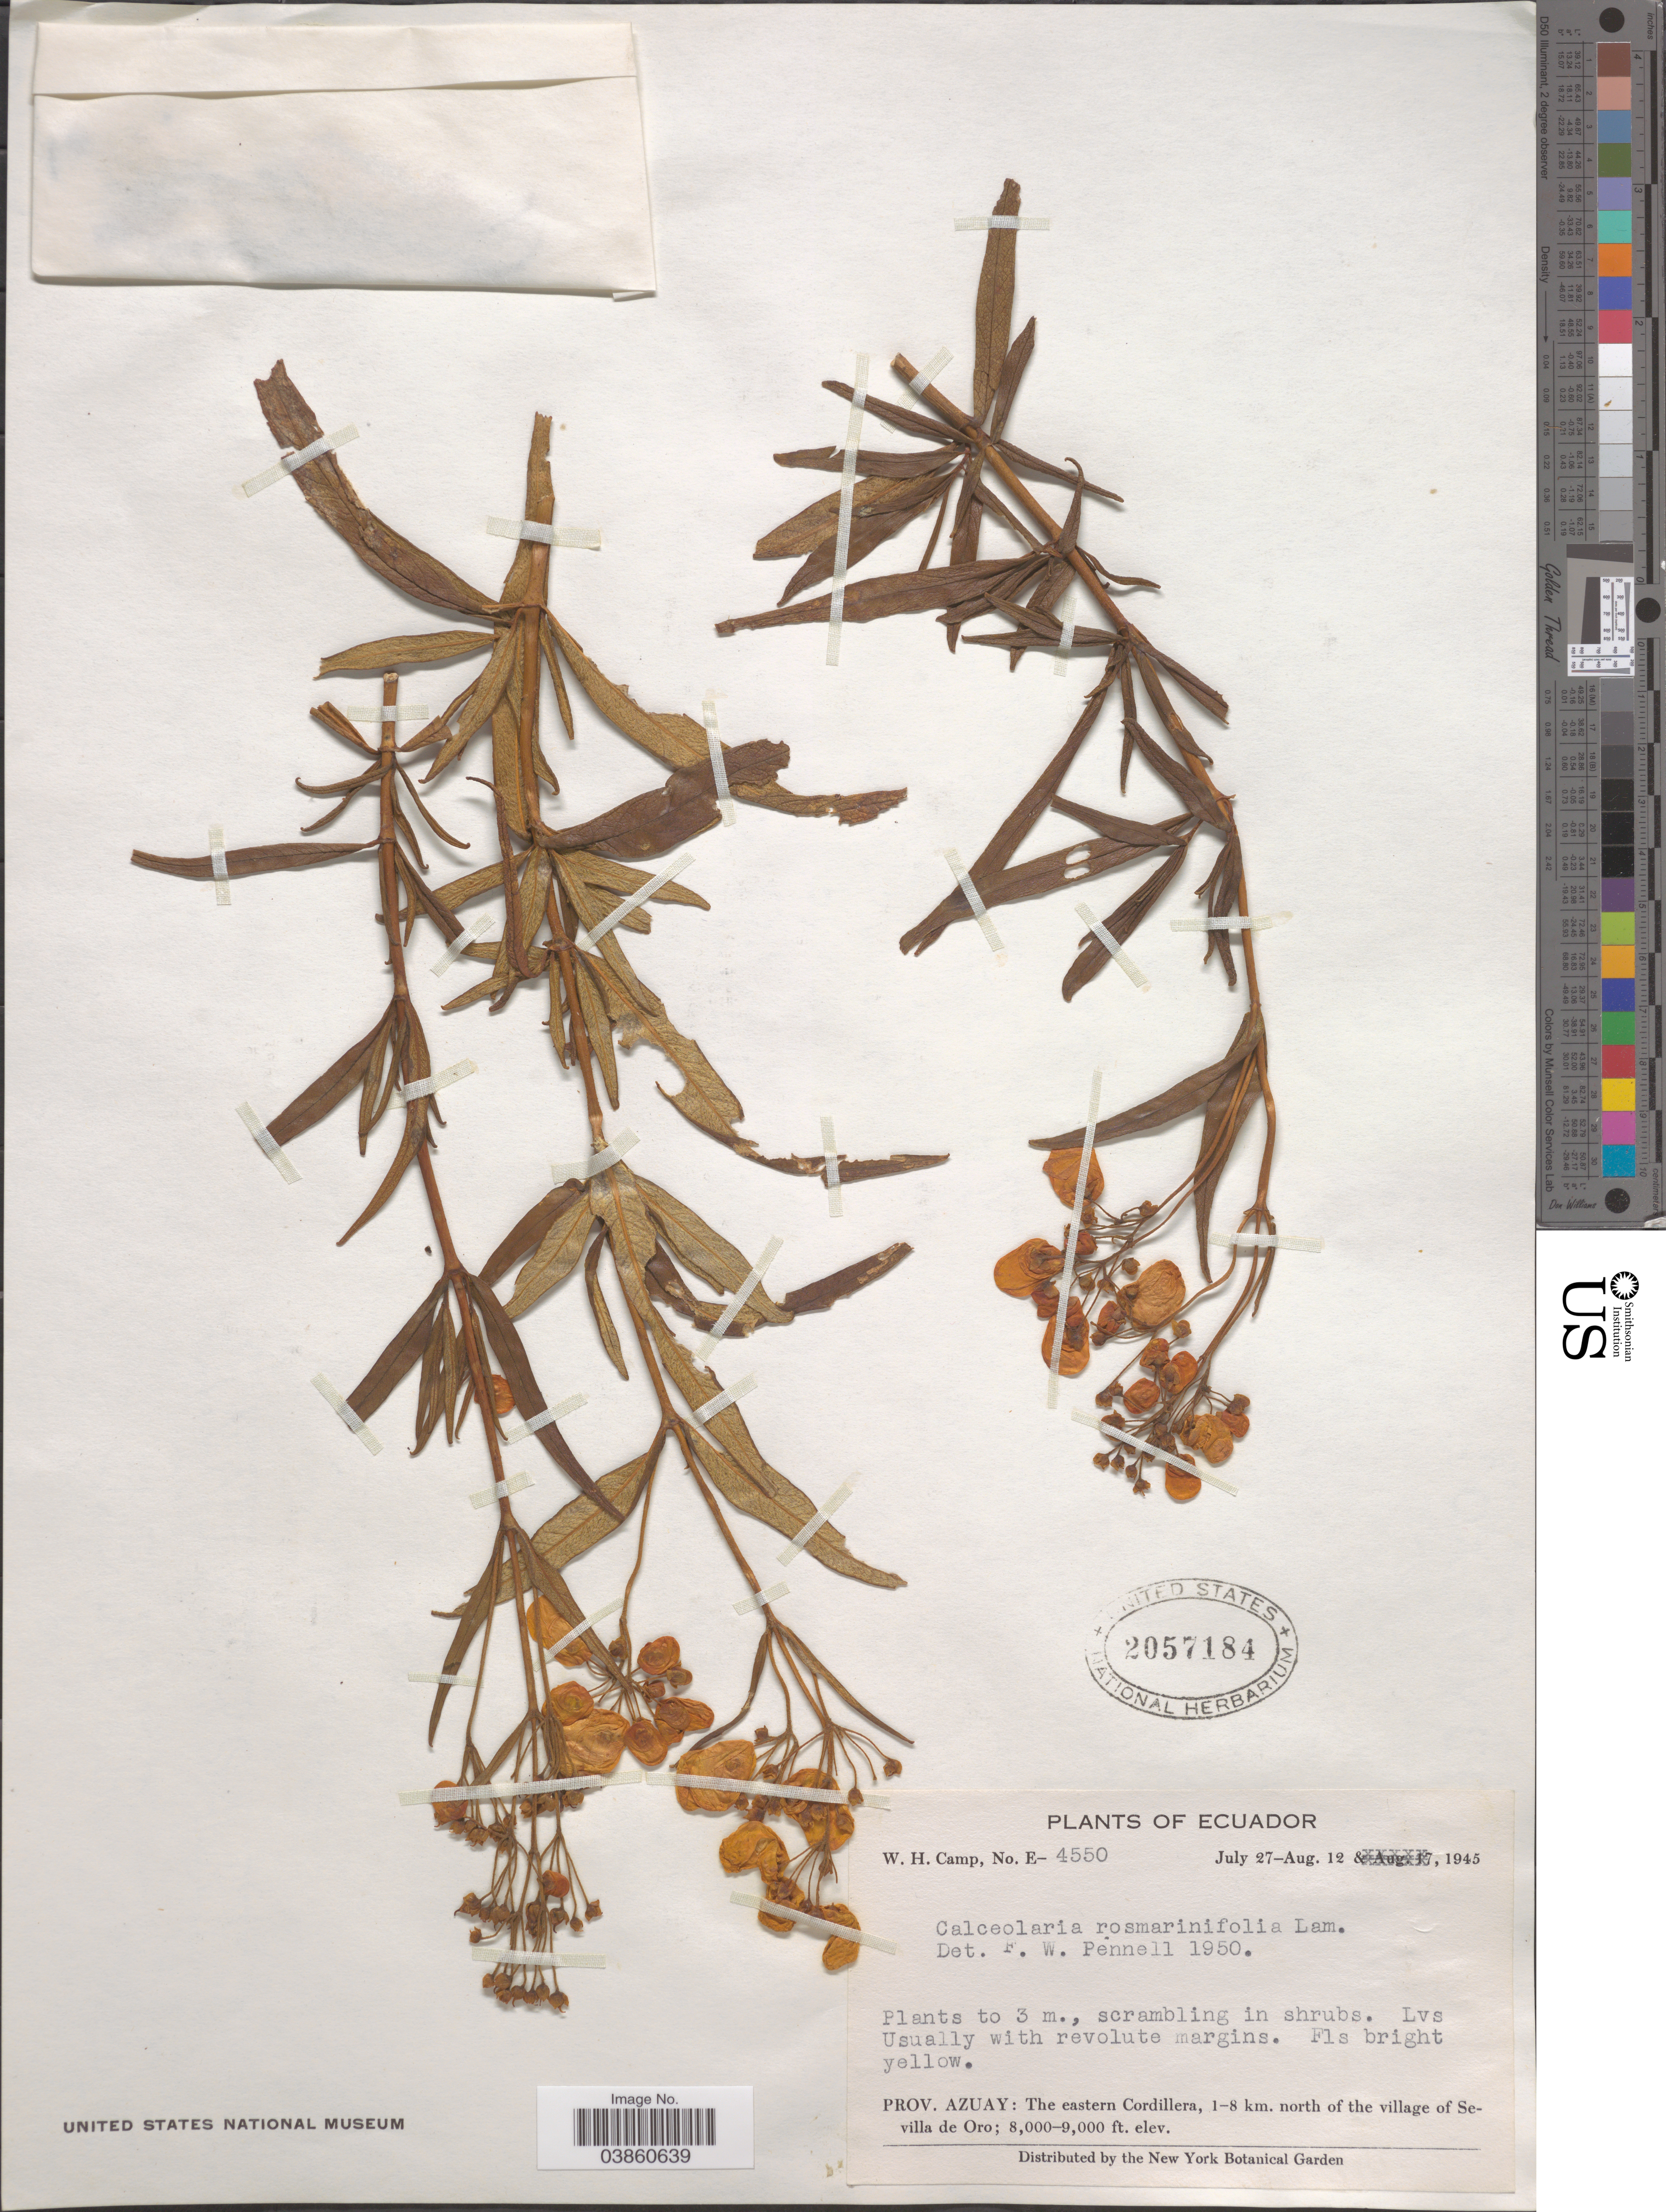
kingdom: Plantae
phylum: Tracheophyta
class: Magnoliopsida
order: Lamiales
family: Calceolariaceae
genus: Calceolaria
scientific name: Calceolaria rosmarinifolia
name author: Lam.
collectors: W. H. Camp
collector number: E-4550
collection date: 1945-07-27/1945-08-12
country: Ecuador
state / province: Azuay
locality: The eastern Cordillera, 1-8 km. north of the village of Sevilla de Oro.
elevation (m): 2438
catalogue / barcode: US 2057184